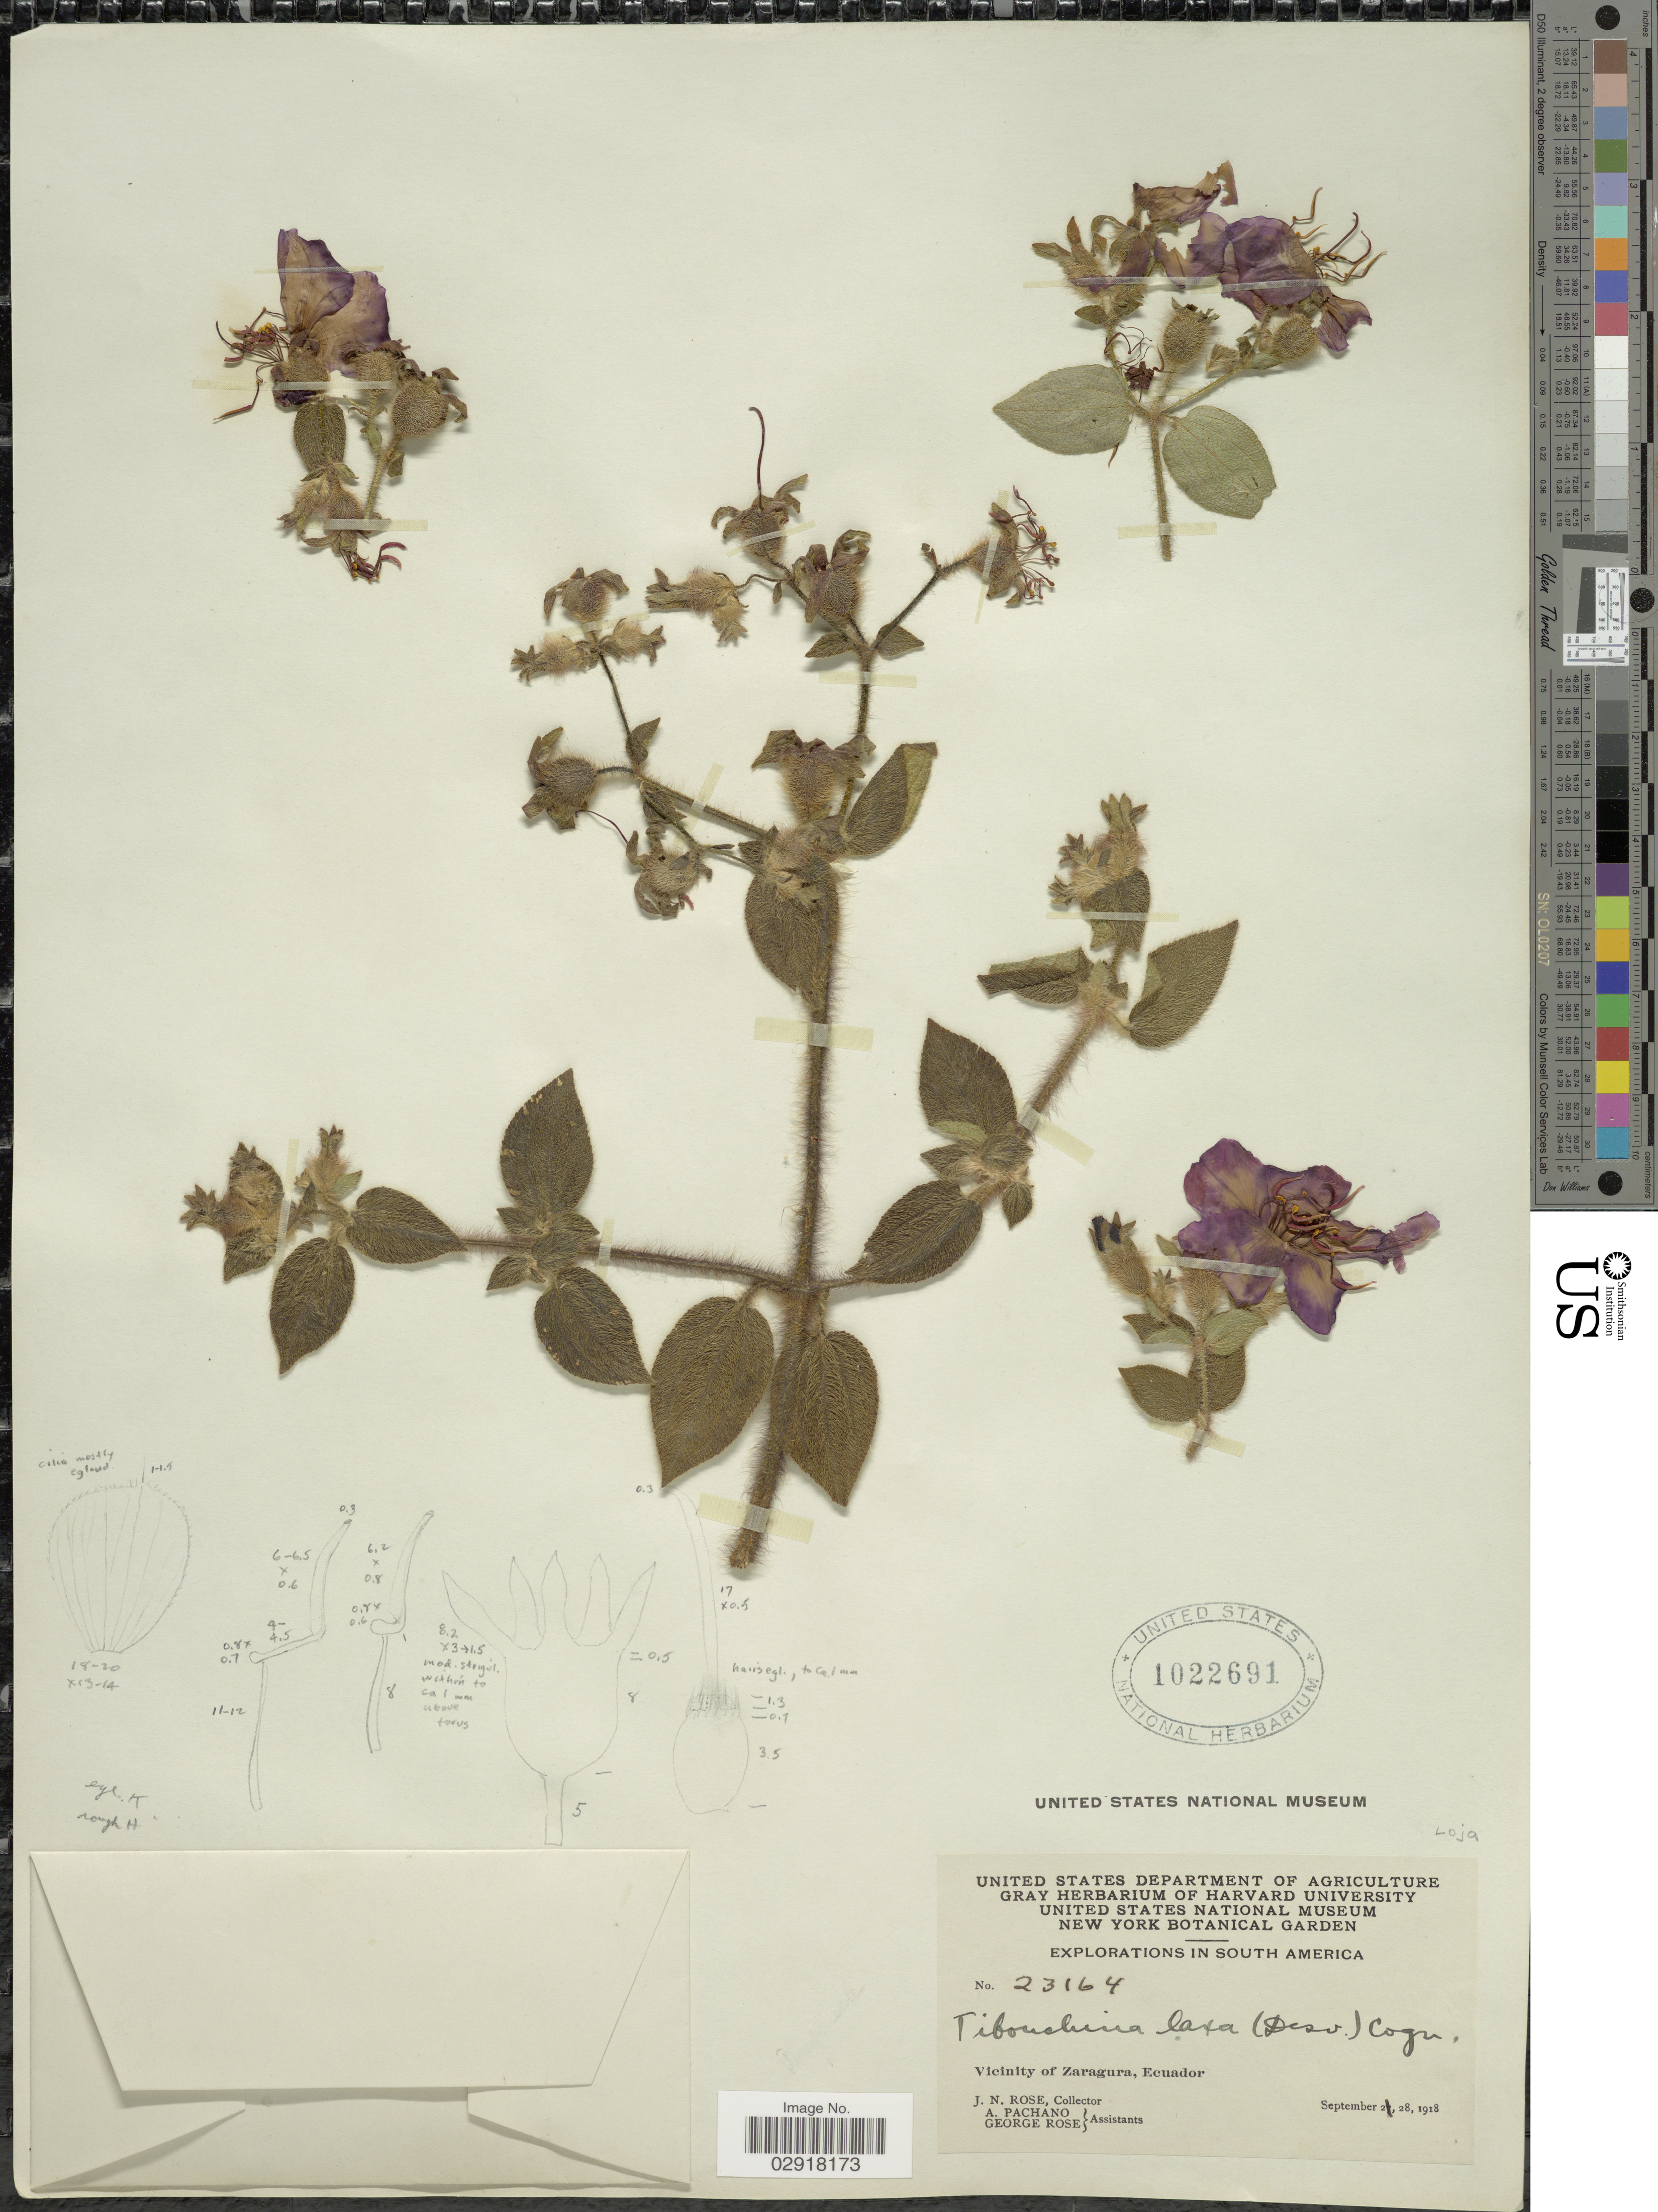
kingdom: Plantae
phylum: Tracheophyta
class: Magnoliopsida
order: Myrtales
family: Melastomataceae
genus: Chaetogastra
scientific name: Chaetogastra laxa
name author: (Desr.) P.J.F. Guim. & Michelang.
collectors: J. N. Rose, A. Pachano & G. Rose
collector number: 23164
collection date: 1918-09-28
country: Ecuador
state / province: Loja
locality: Vicinity of Zaragura.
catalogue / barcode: US 1022691